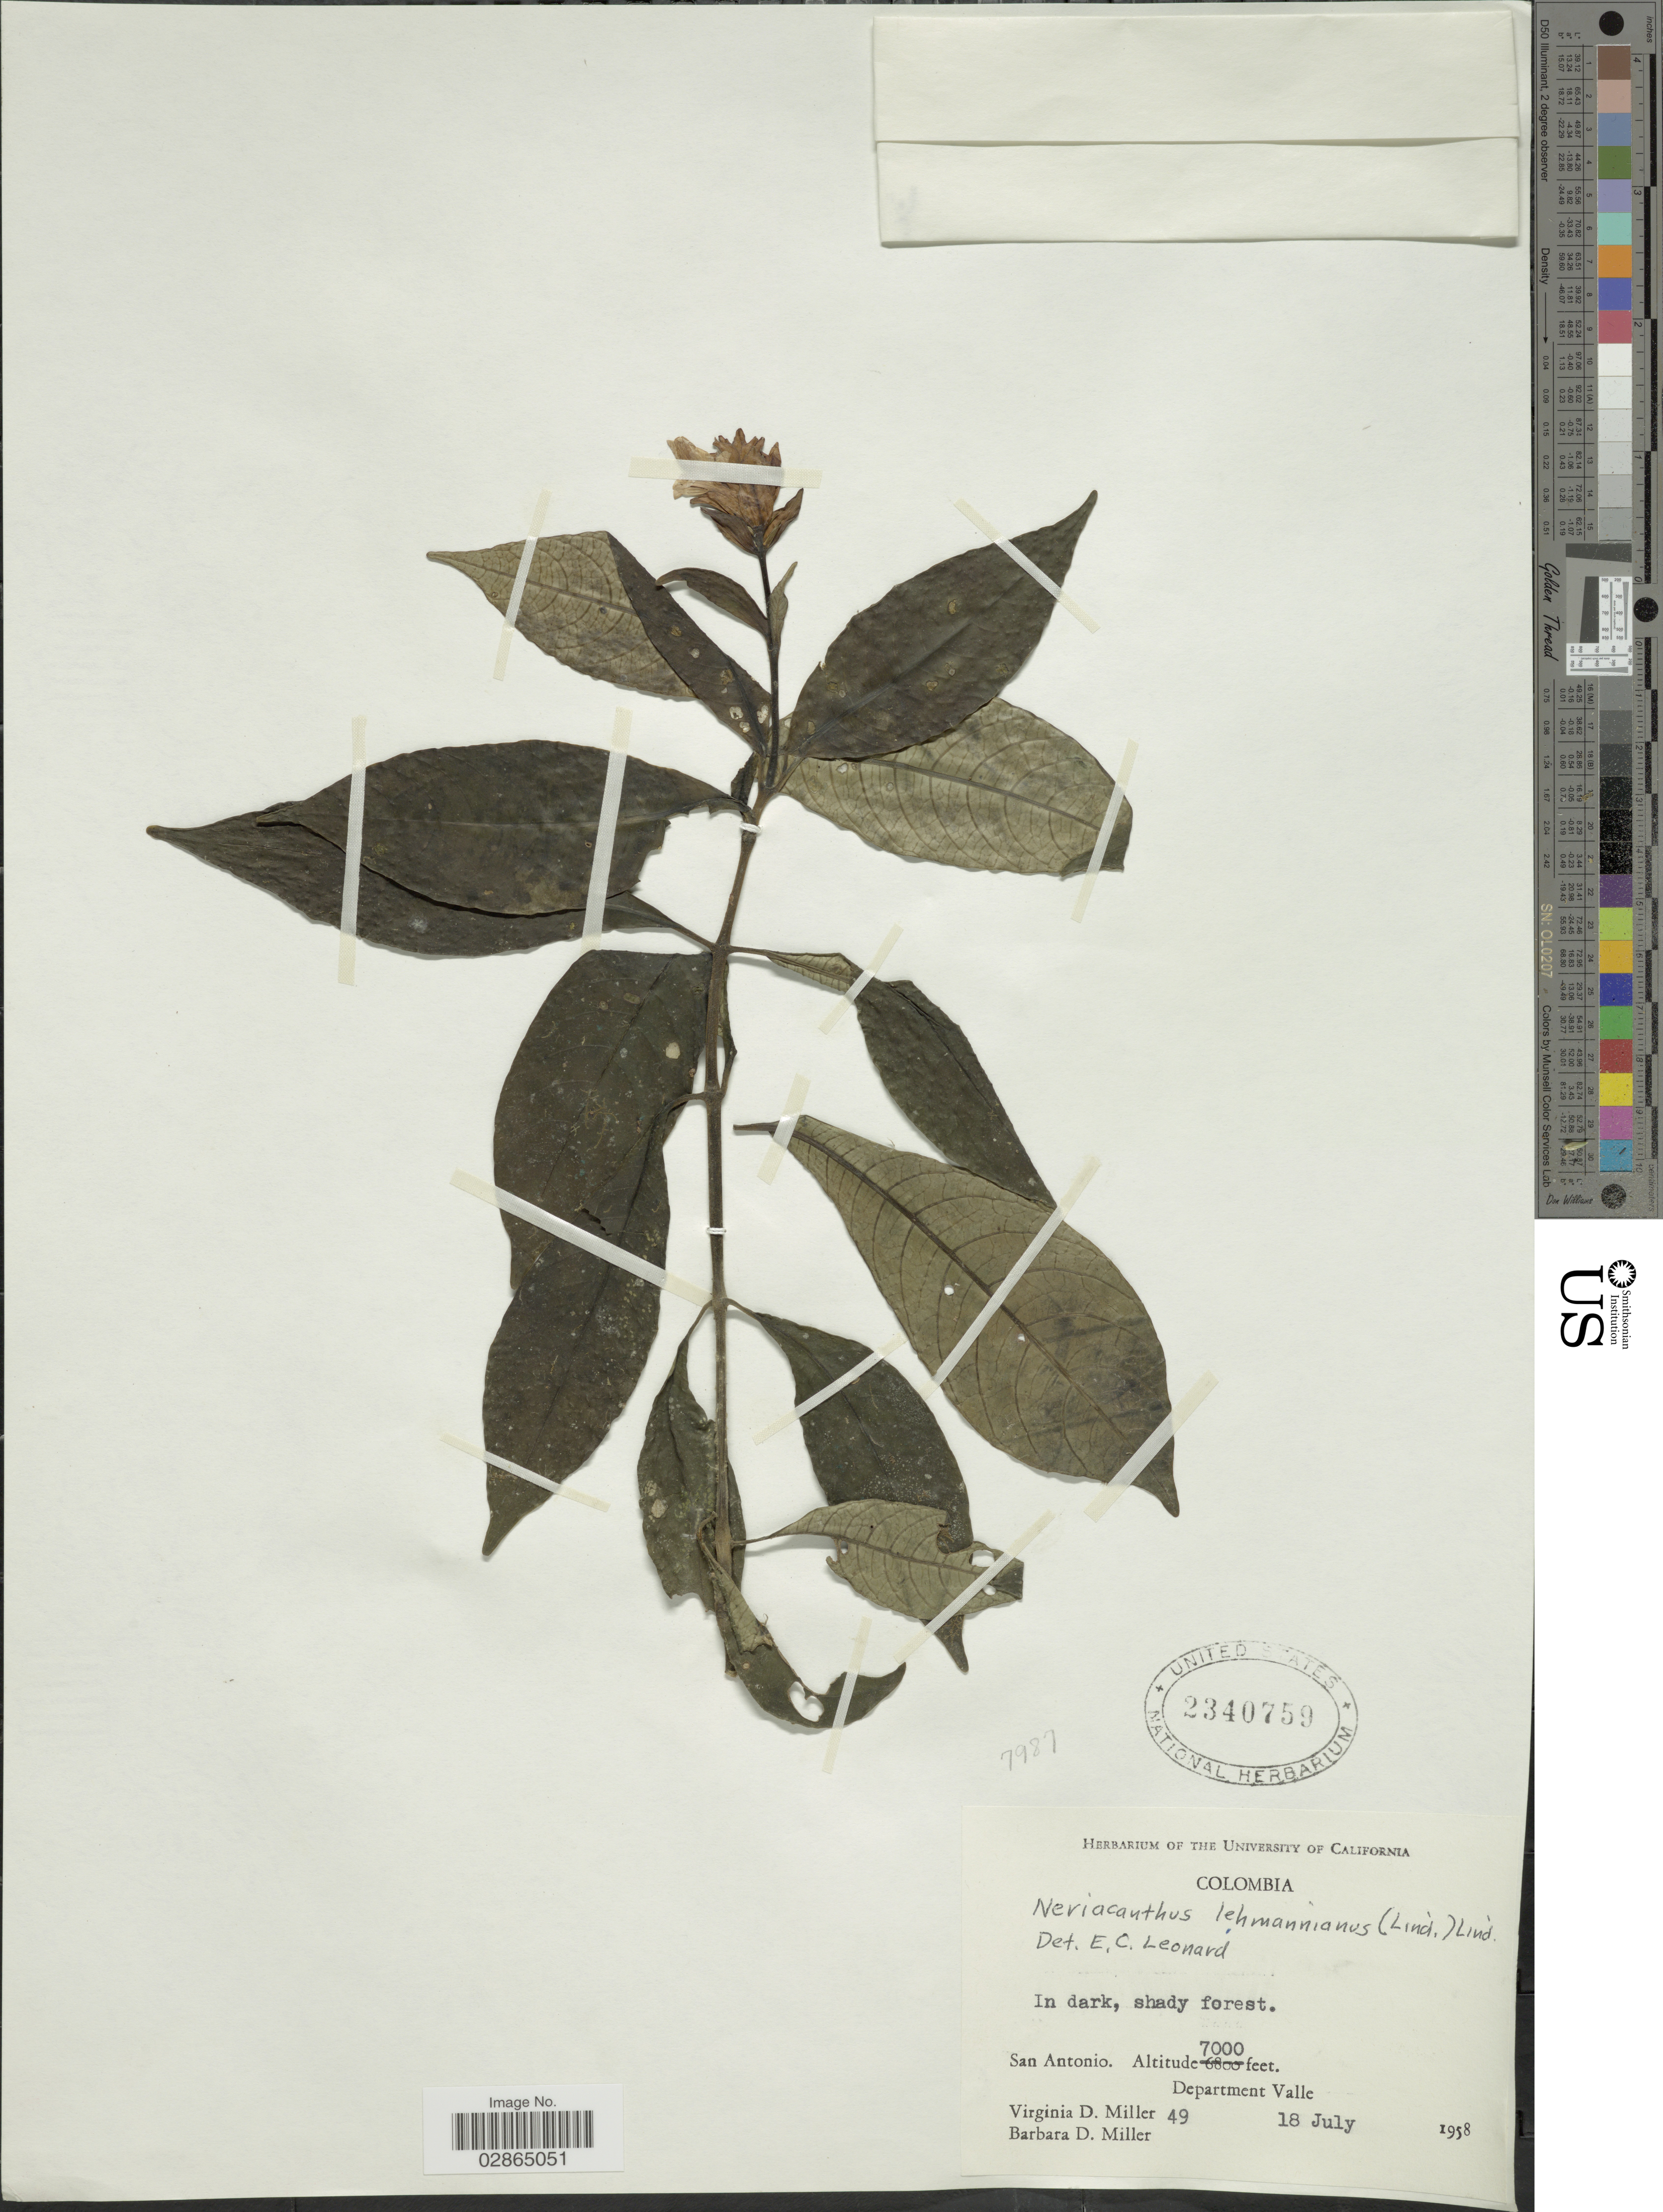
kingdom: Plantae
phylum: Tracheophyta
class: Magnoliopsida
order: Lamiales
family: Acanthaceae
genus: Neriacanthus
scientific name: Neriacanthus lehmannianus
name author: (Lindau) Lindau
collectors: V. D. Miller & B. D. Miller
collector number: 49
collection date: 1958-07-18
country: Colombia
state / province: Valle del Cauca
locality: San Antonio. Department Valle.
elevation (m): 2134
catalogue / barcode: US 2340759